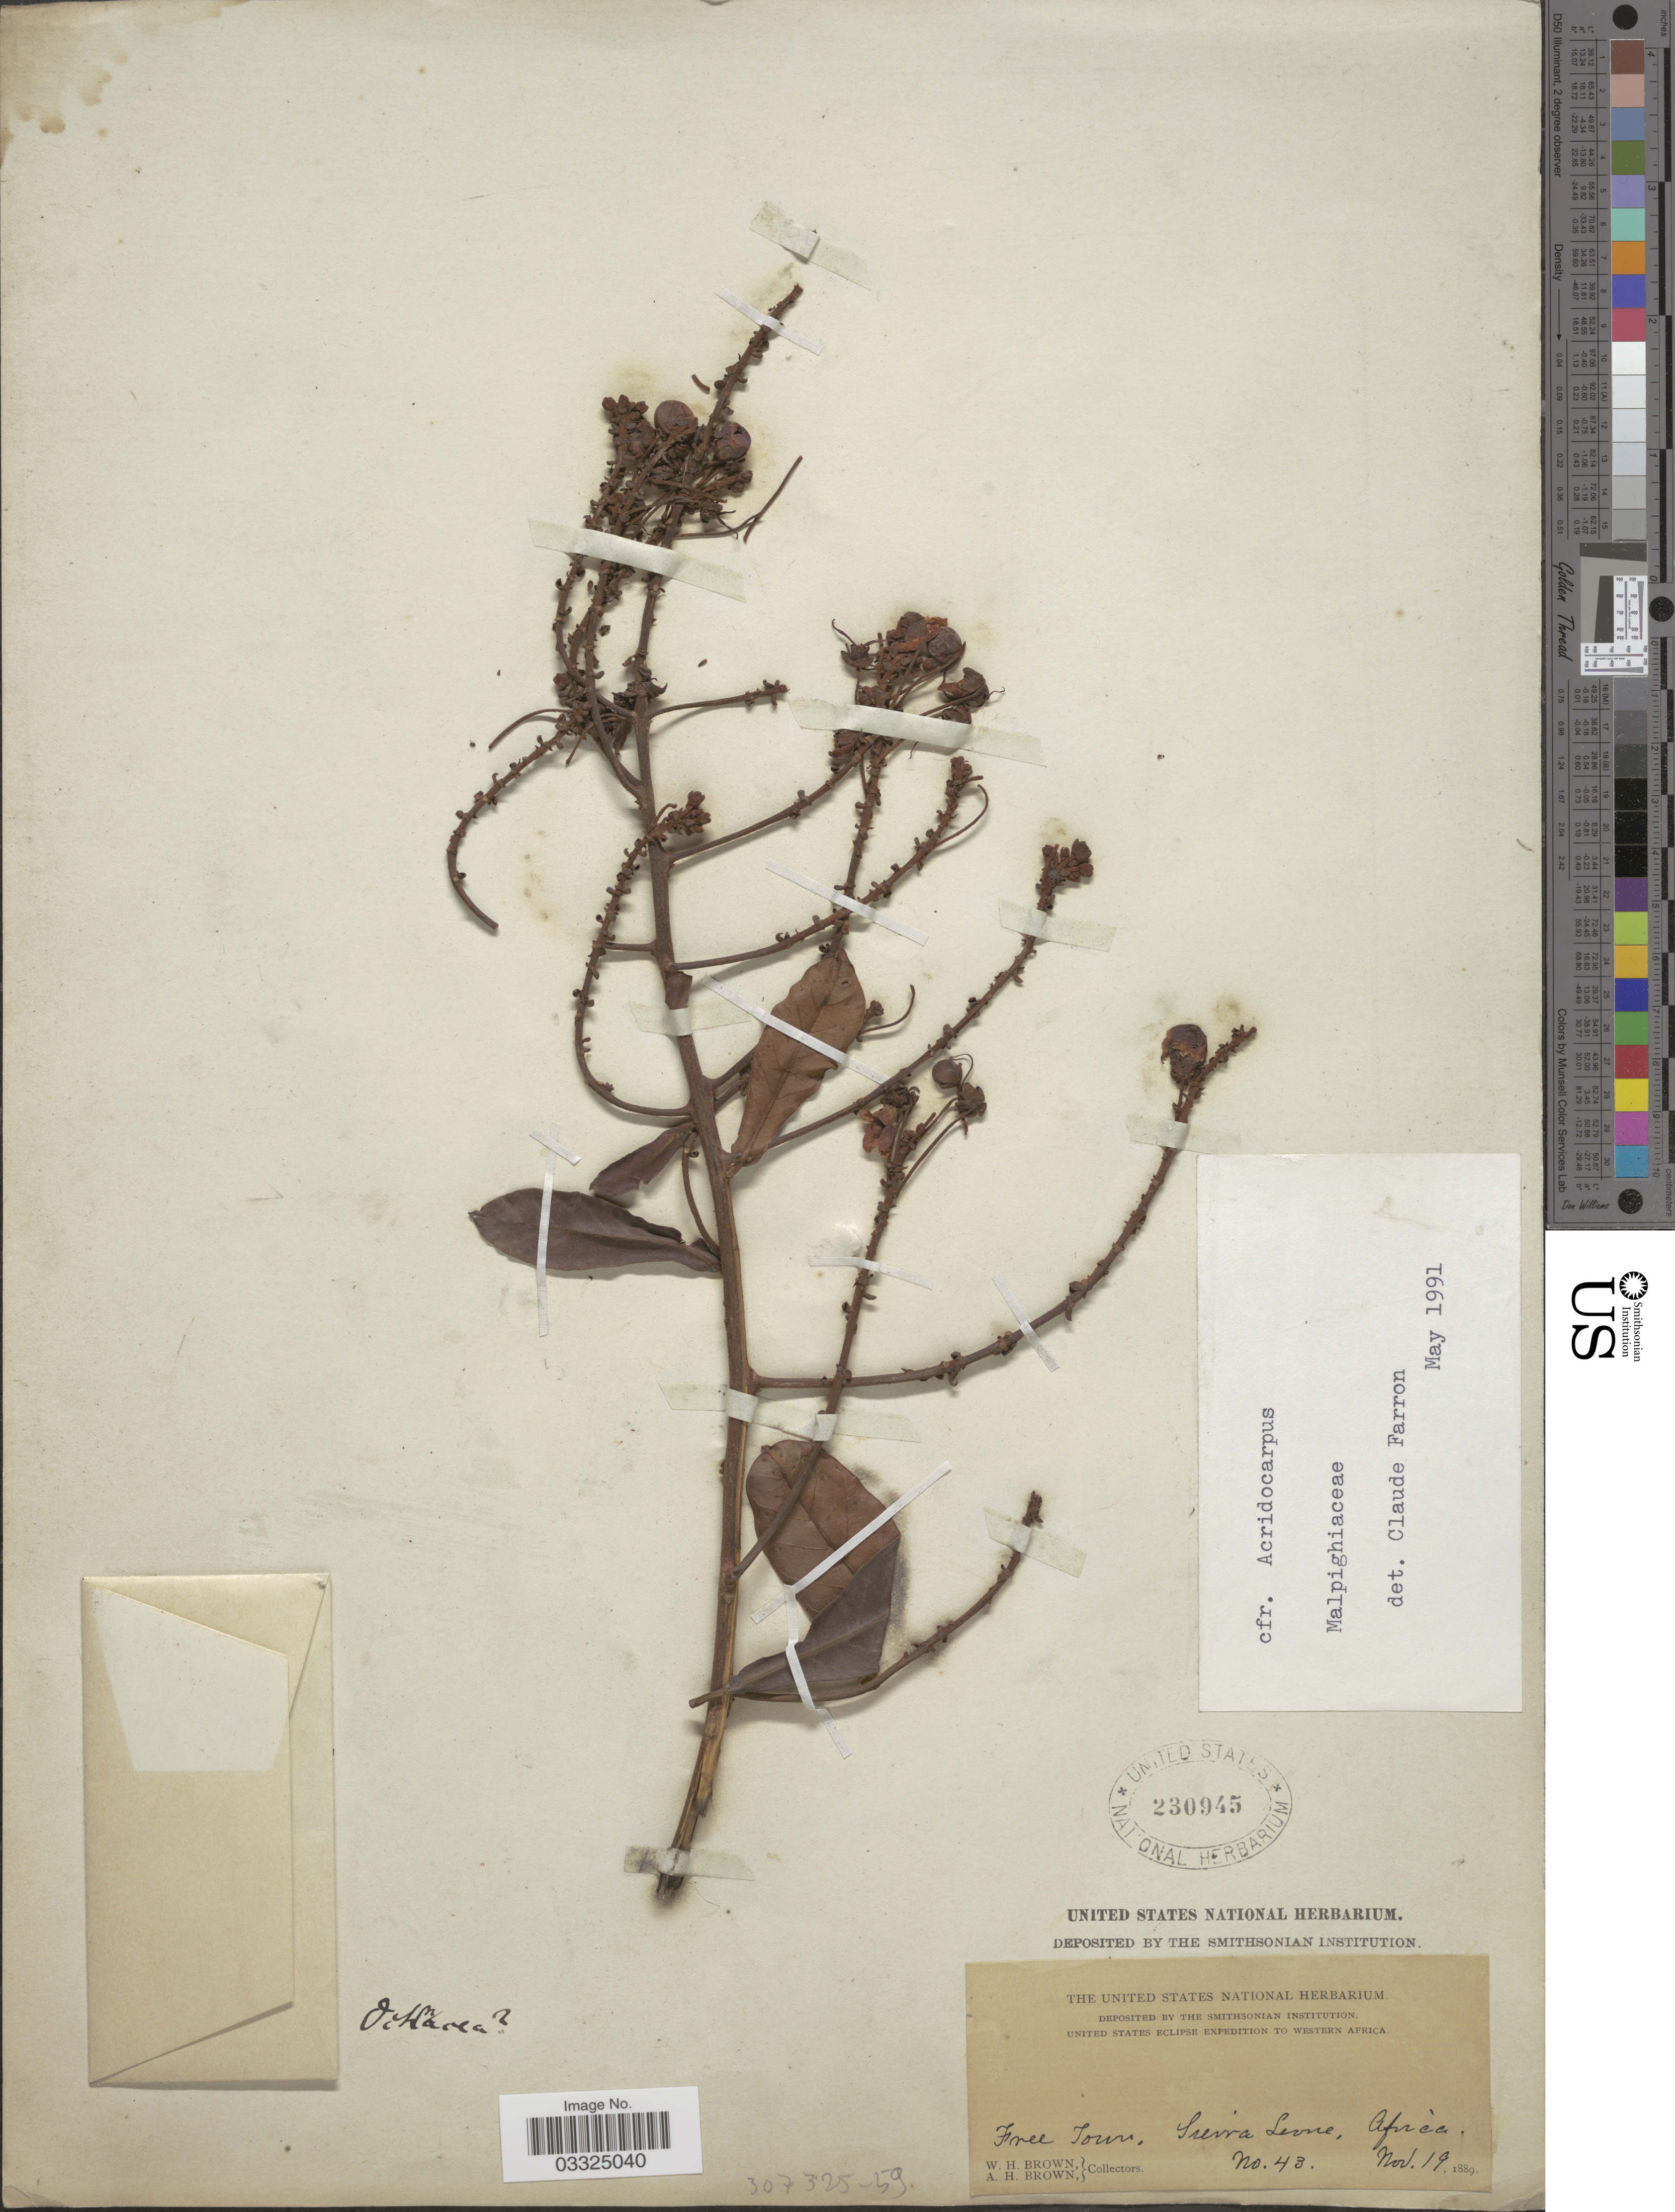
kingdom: Plantae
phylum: Tracheophyta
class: Magnoliopsida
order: Malpighiales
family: Malpighiaceae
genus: Acridocarpus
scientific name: Acridocarpus sp.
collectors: W. H. Brown & A. H. Brown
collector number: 43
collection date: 1889-11-19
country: Sierra Leone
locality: Western Africa. Free Town.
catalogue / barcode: US 230945